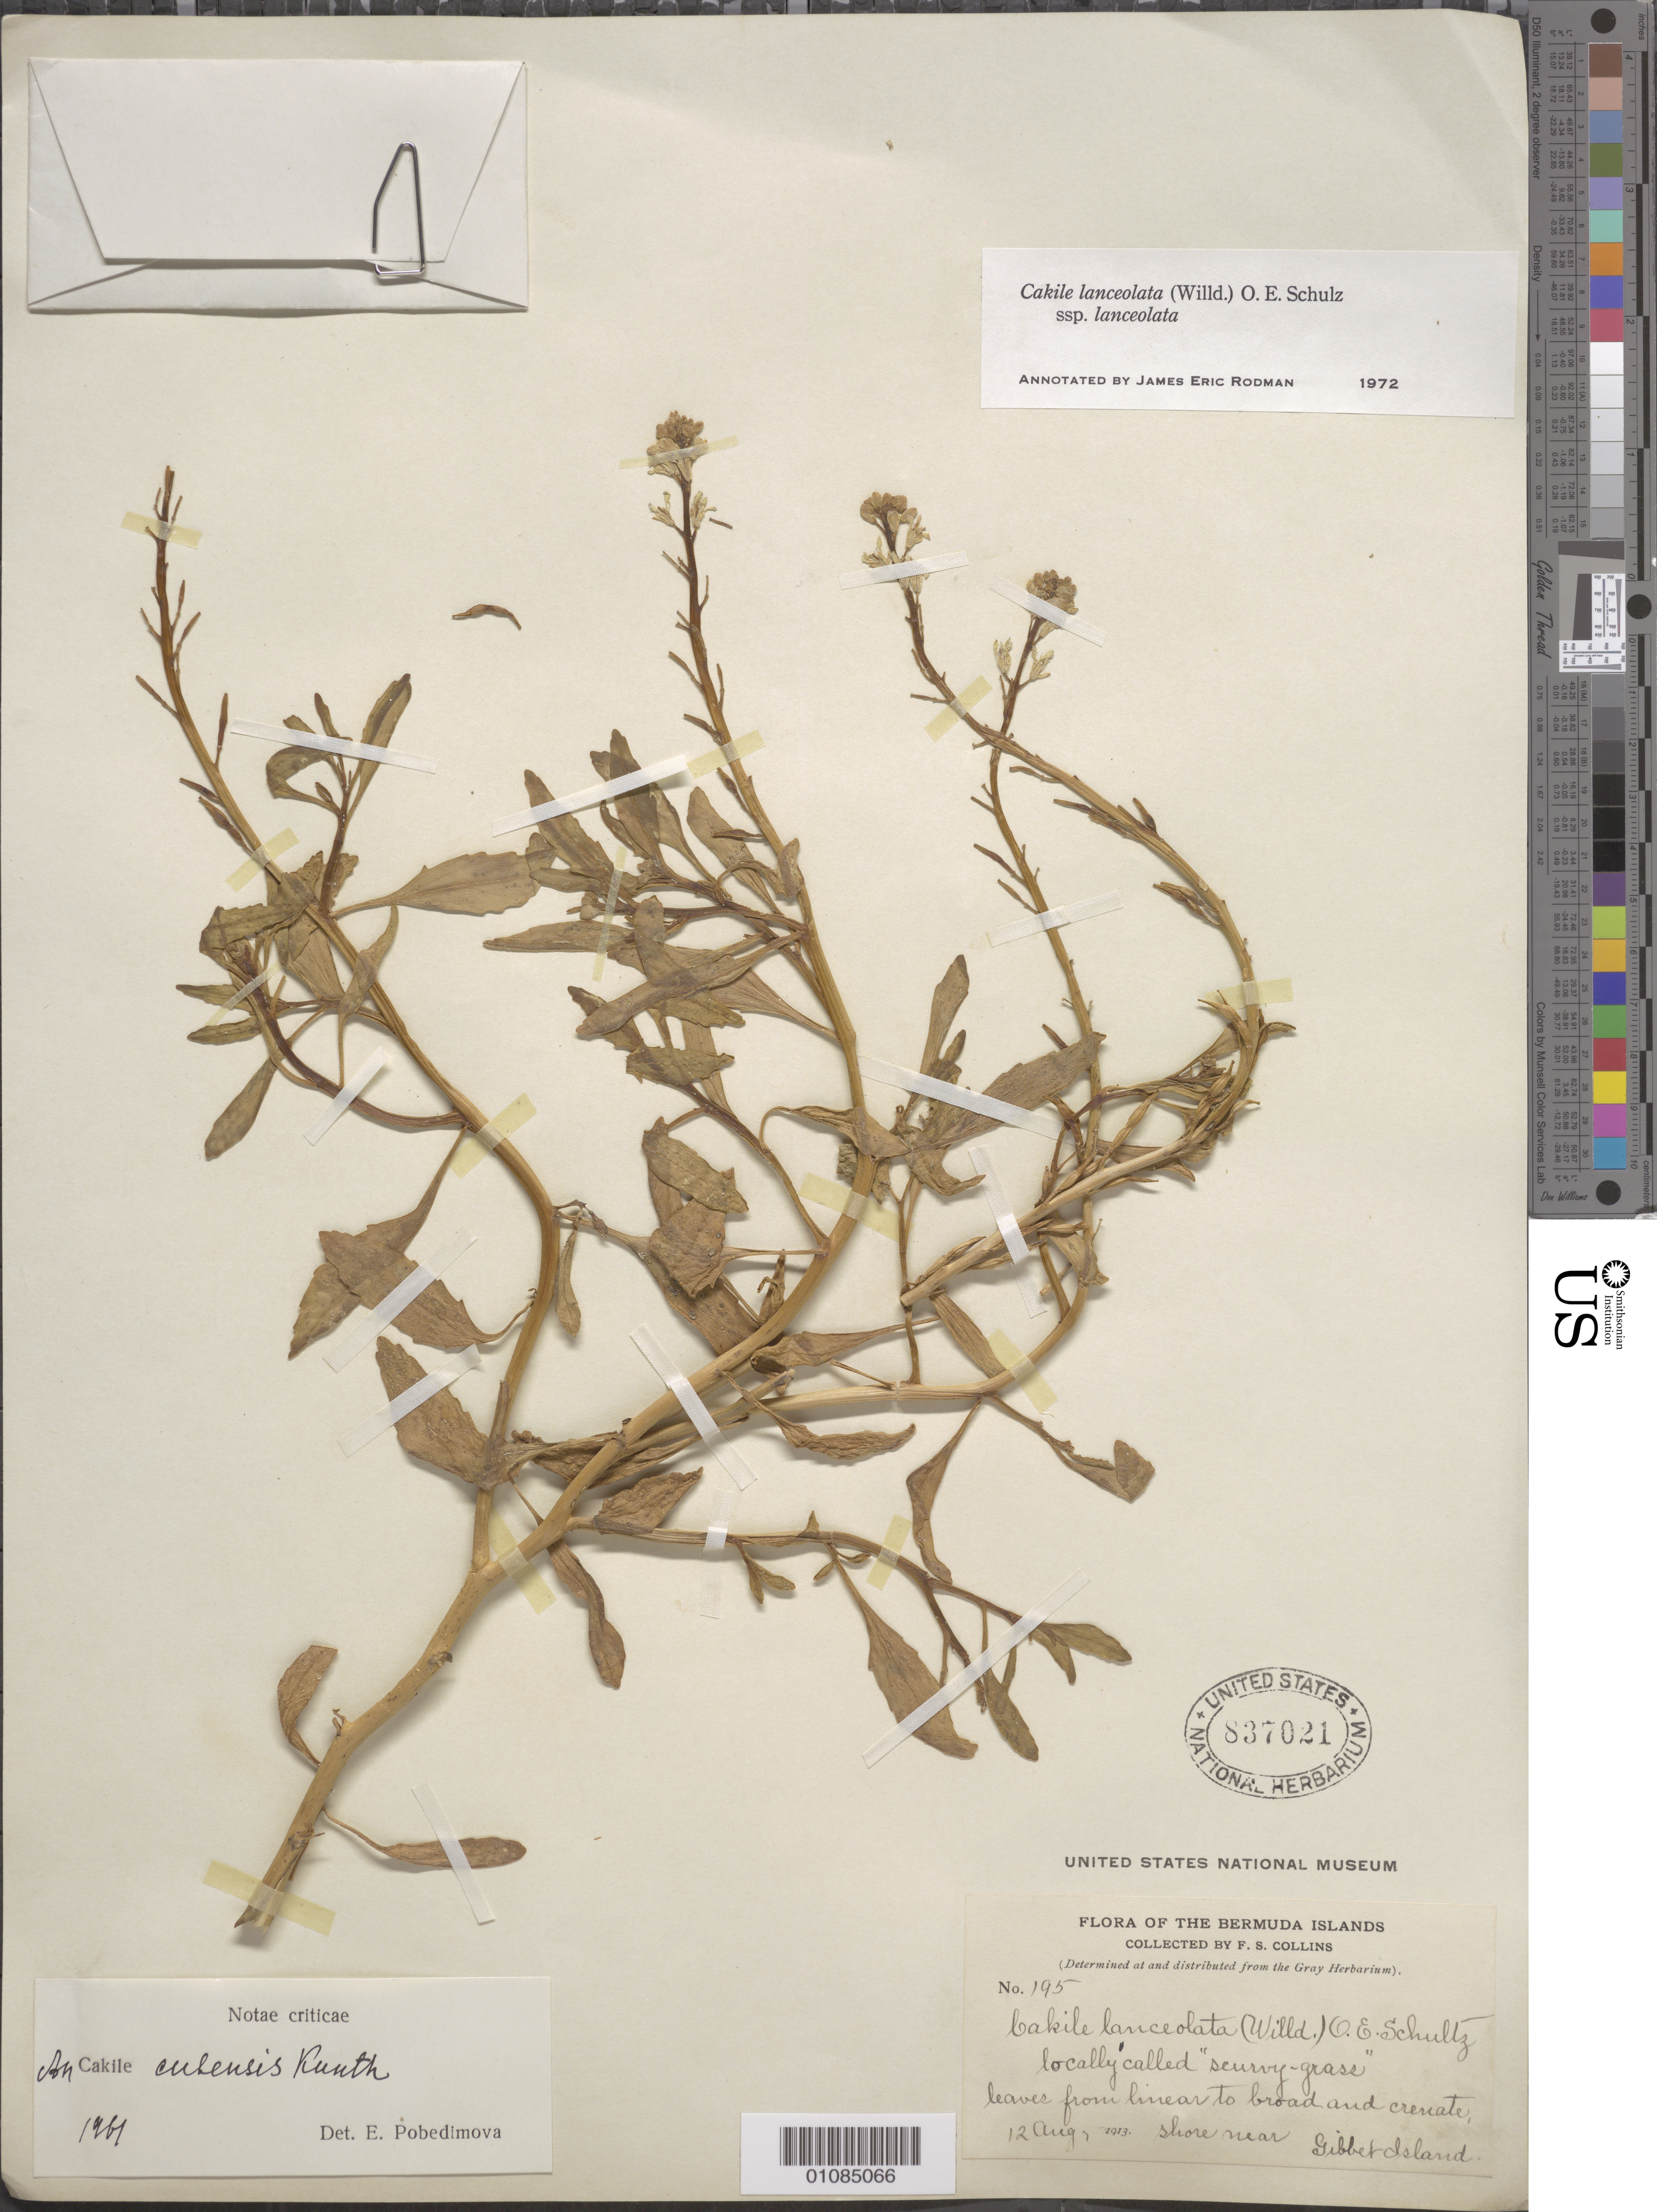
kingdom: Plantae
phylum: Tracheophyta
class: Magnoliopsida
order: Brassicales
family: Brassicaceae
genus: Cakile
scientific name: Cakile lanceolata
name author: (Willd.) O.E. Schulz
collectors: F. Collins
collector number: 195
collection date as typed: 12 Aug 1913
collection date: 1913-08-12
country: Bermuda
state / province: Hamilton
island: Bermuda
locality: Shore near Gibbet Island.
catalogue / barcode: US 837021